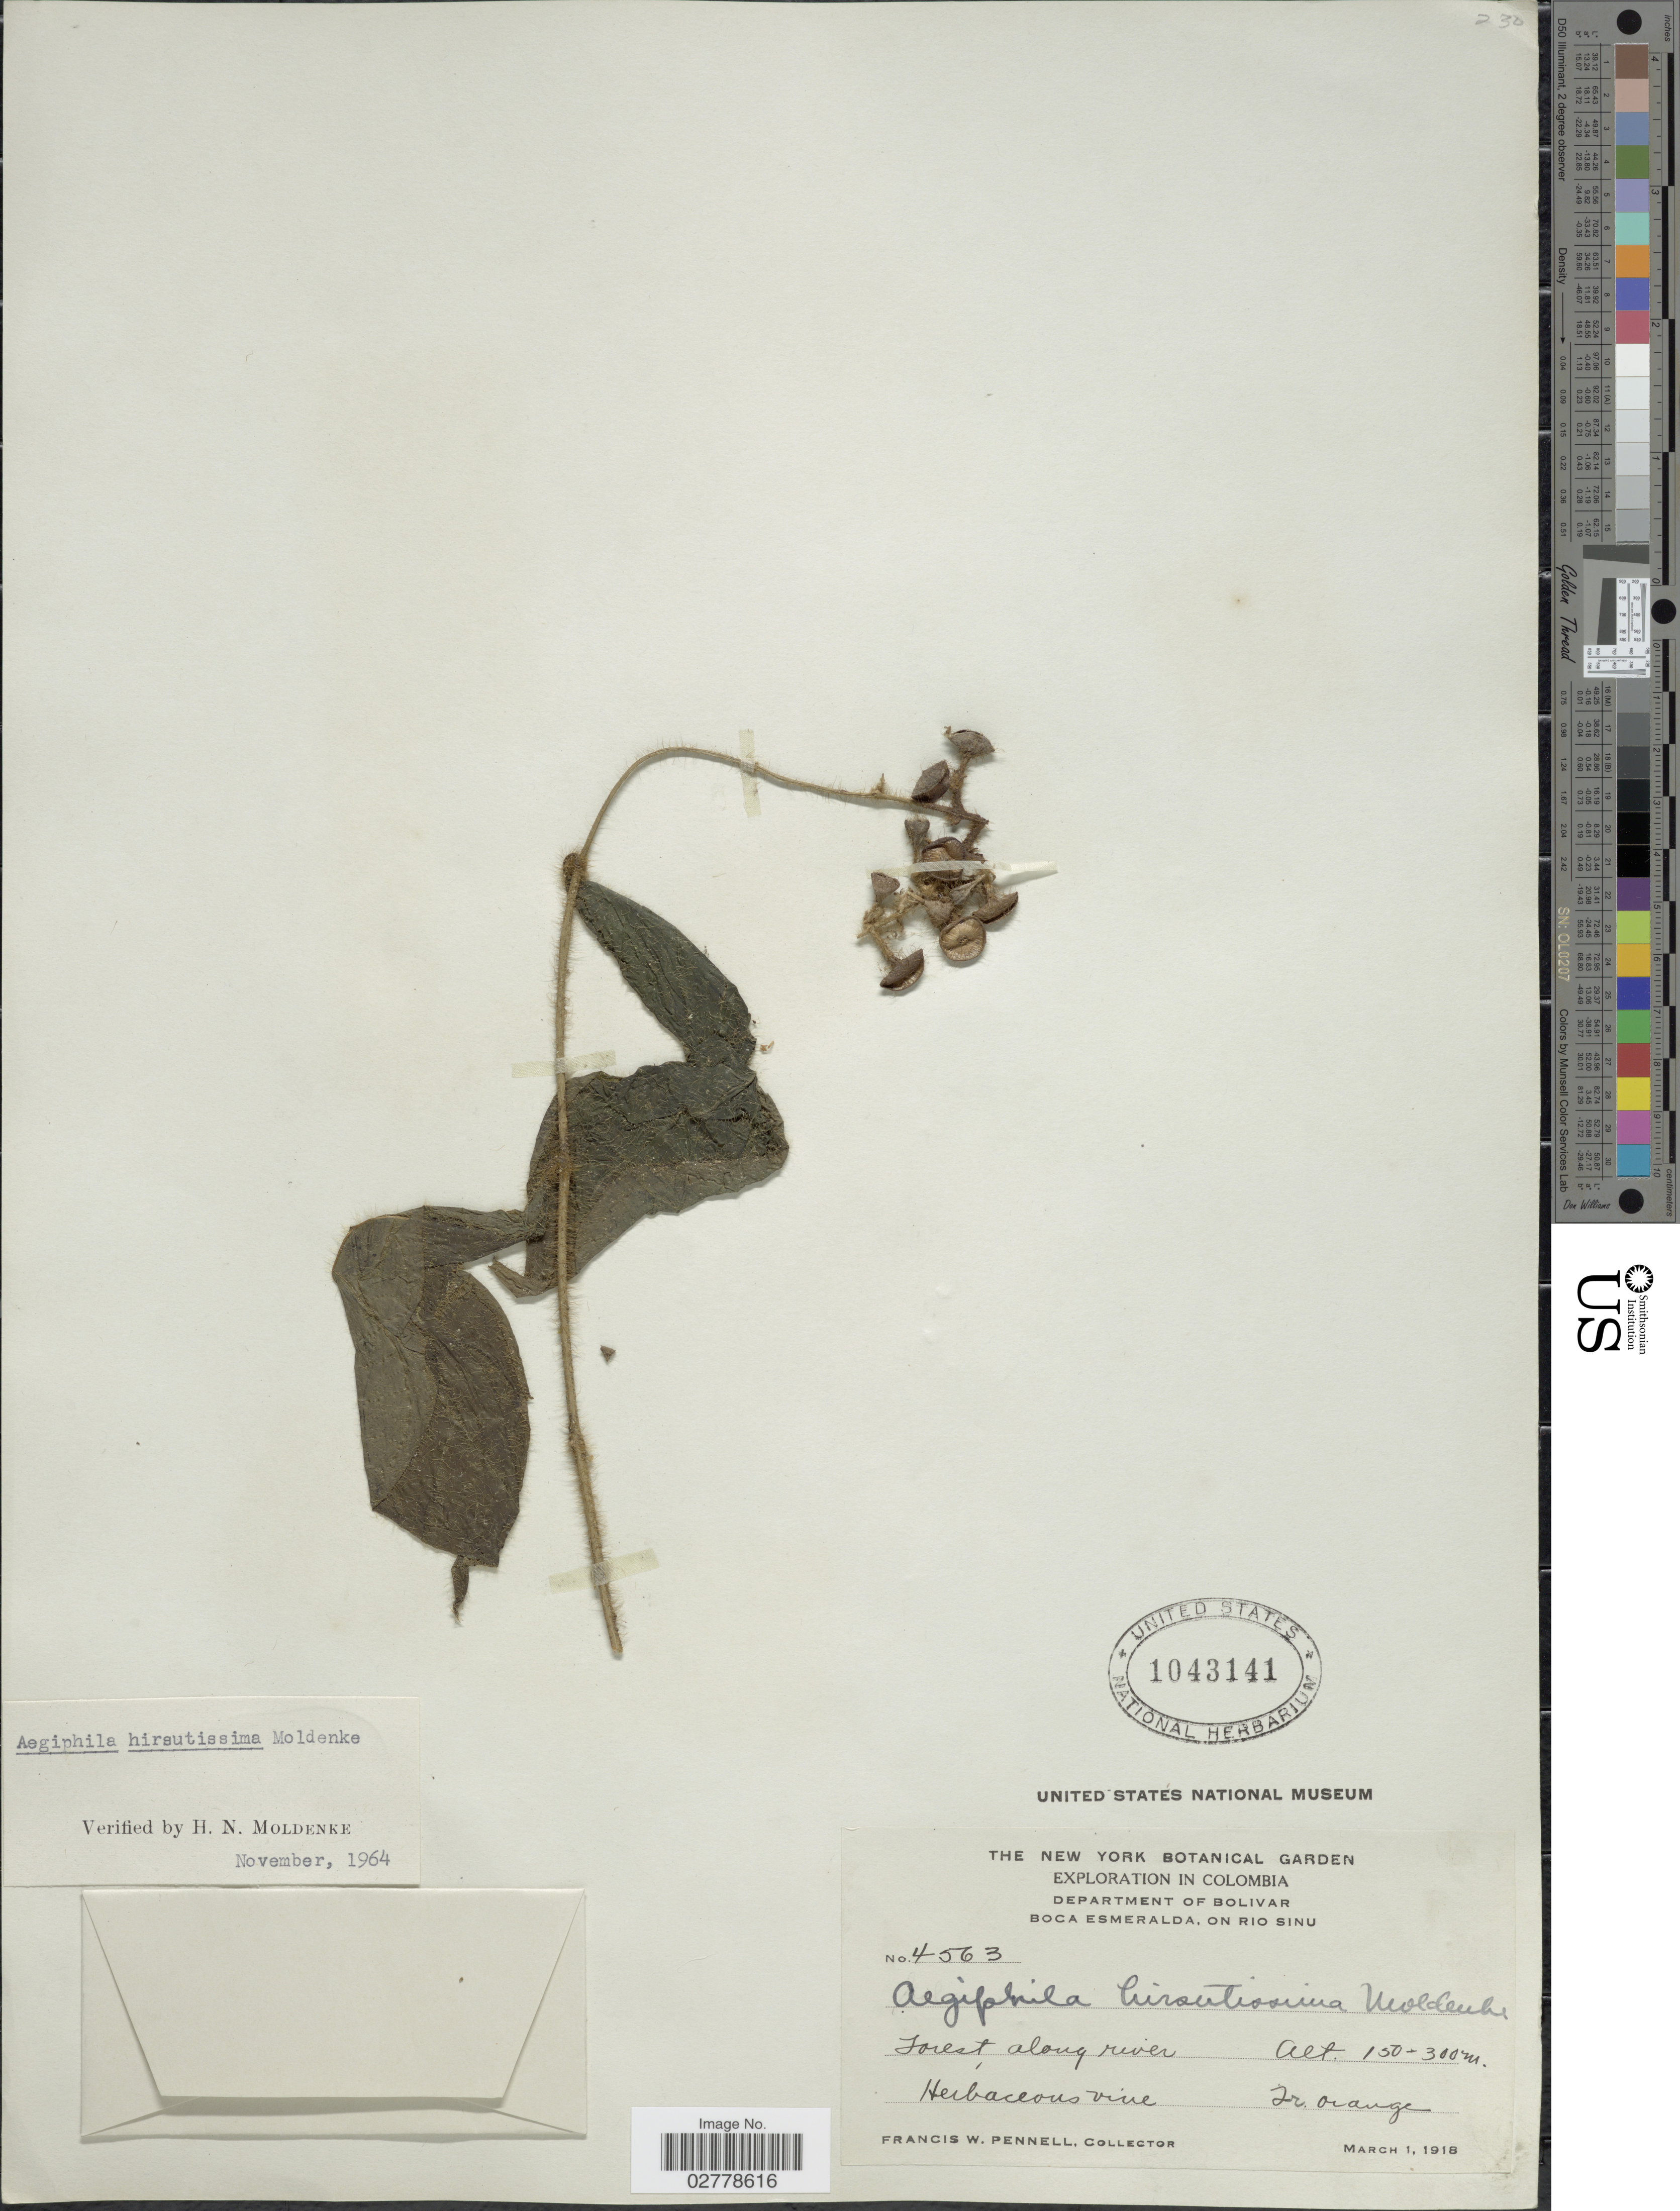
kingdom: Plantae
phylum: Tracheophyta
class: Magnoliopsida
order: Lamiales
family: Lamiaceae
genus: Aegiphila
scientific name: Aegiphila hirsutissima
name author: Moldenke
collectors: F. W. Pennell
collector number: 4563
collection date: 1918-03-01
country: Colombia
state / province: Bolívar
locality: Department of Bolivar. Boca Esmeralda, on Rio Sinu. Forest along river.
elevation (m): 150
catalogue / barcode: US 1043141